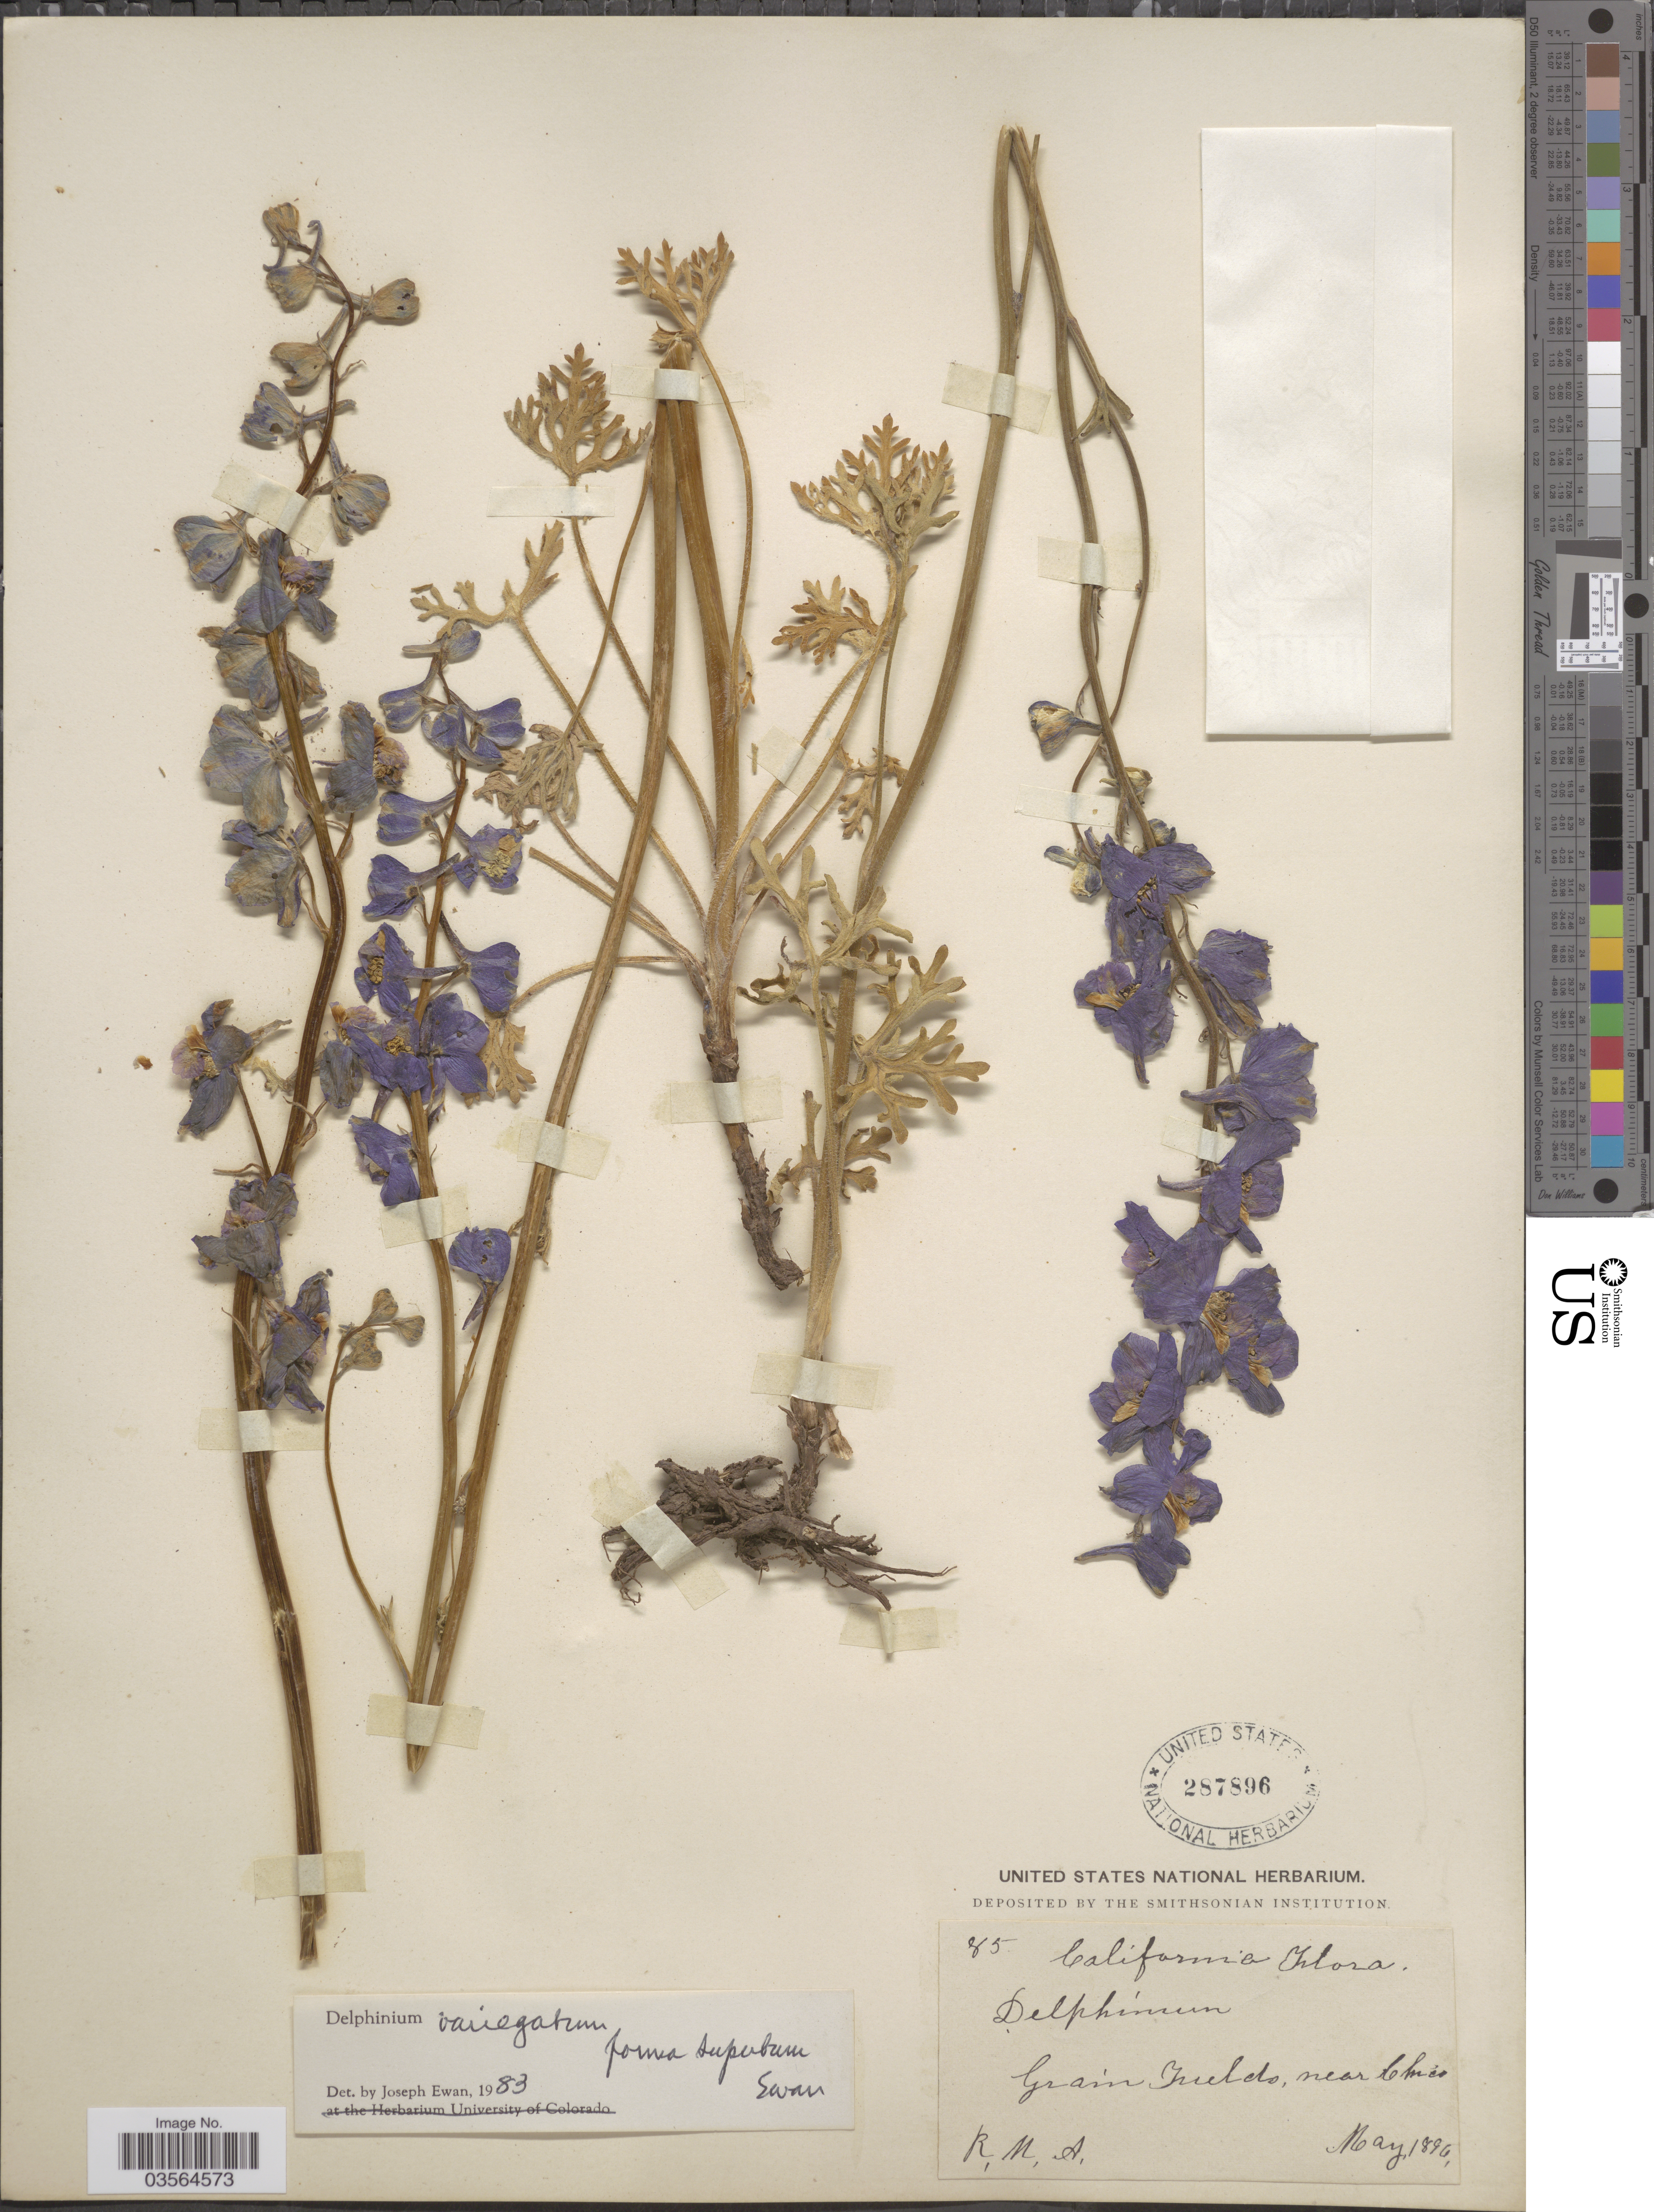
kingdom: Plantae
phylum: Tracheophyta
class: Magnoliopsida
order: Ranunculales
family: Ranunculaceae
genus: Delphinium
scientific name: Delphinium variegatum f. superbum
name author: Ewan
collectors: R. M. A.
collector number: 85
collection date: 1896-05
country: United States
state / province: California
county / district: Butte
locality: Grain Fields, near Chico.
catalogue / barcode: US 287896